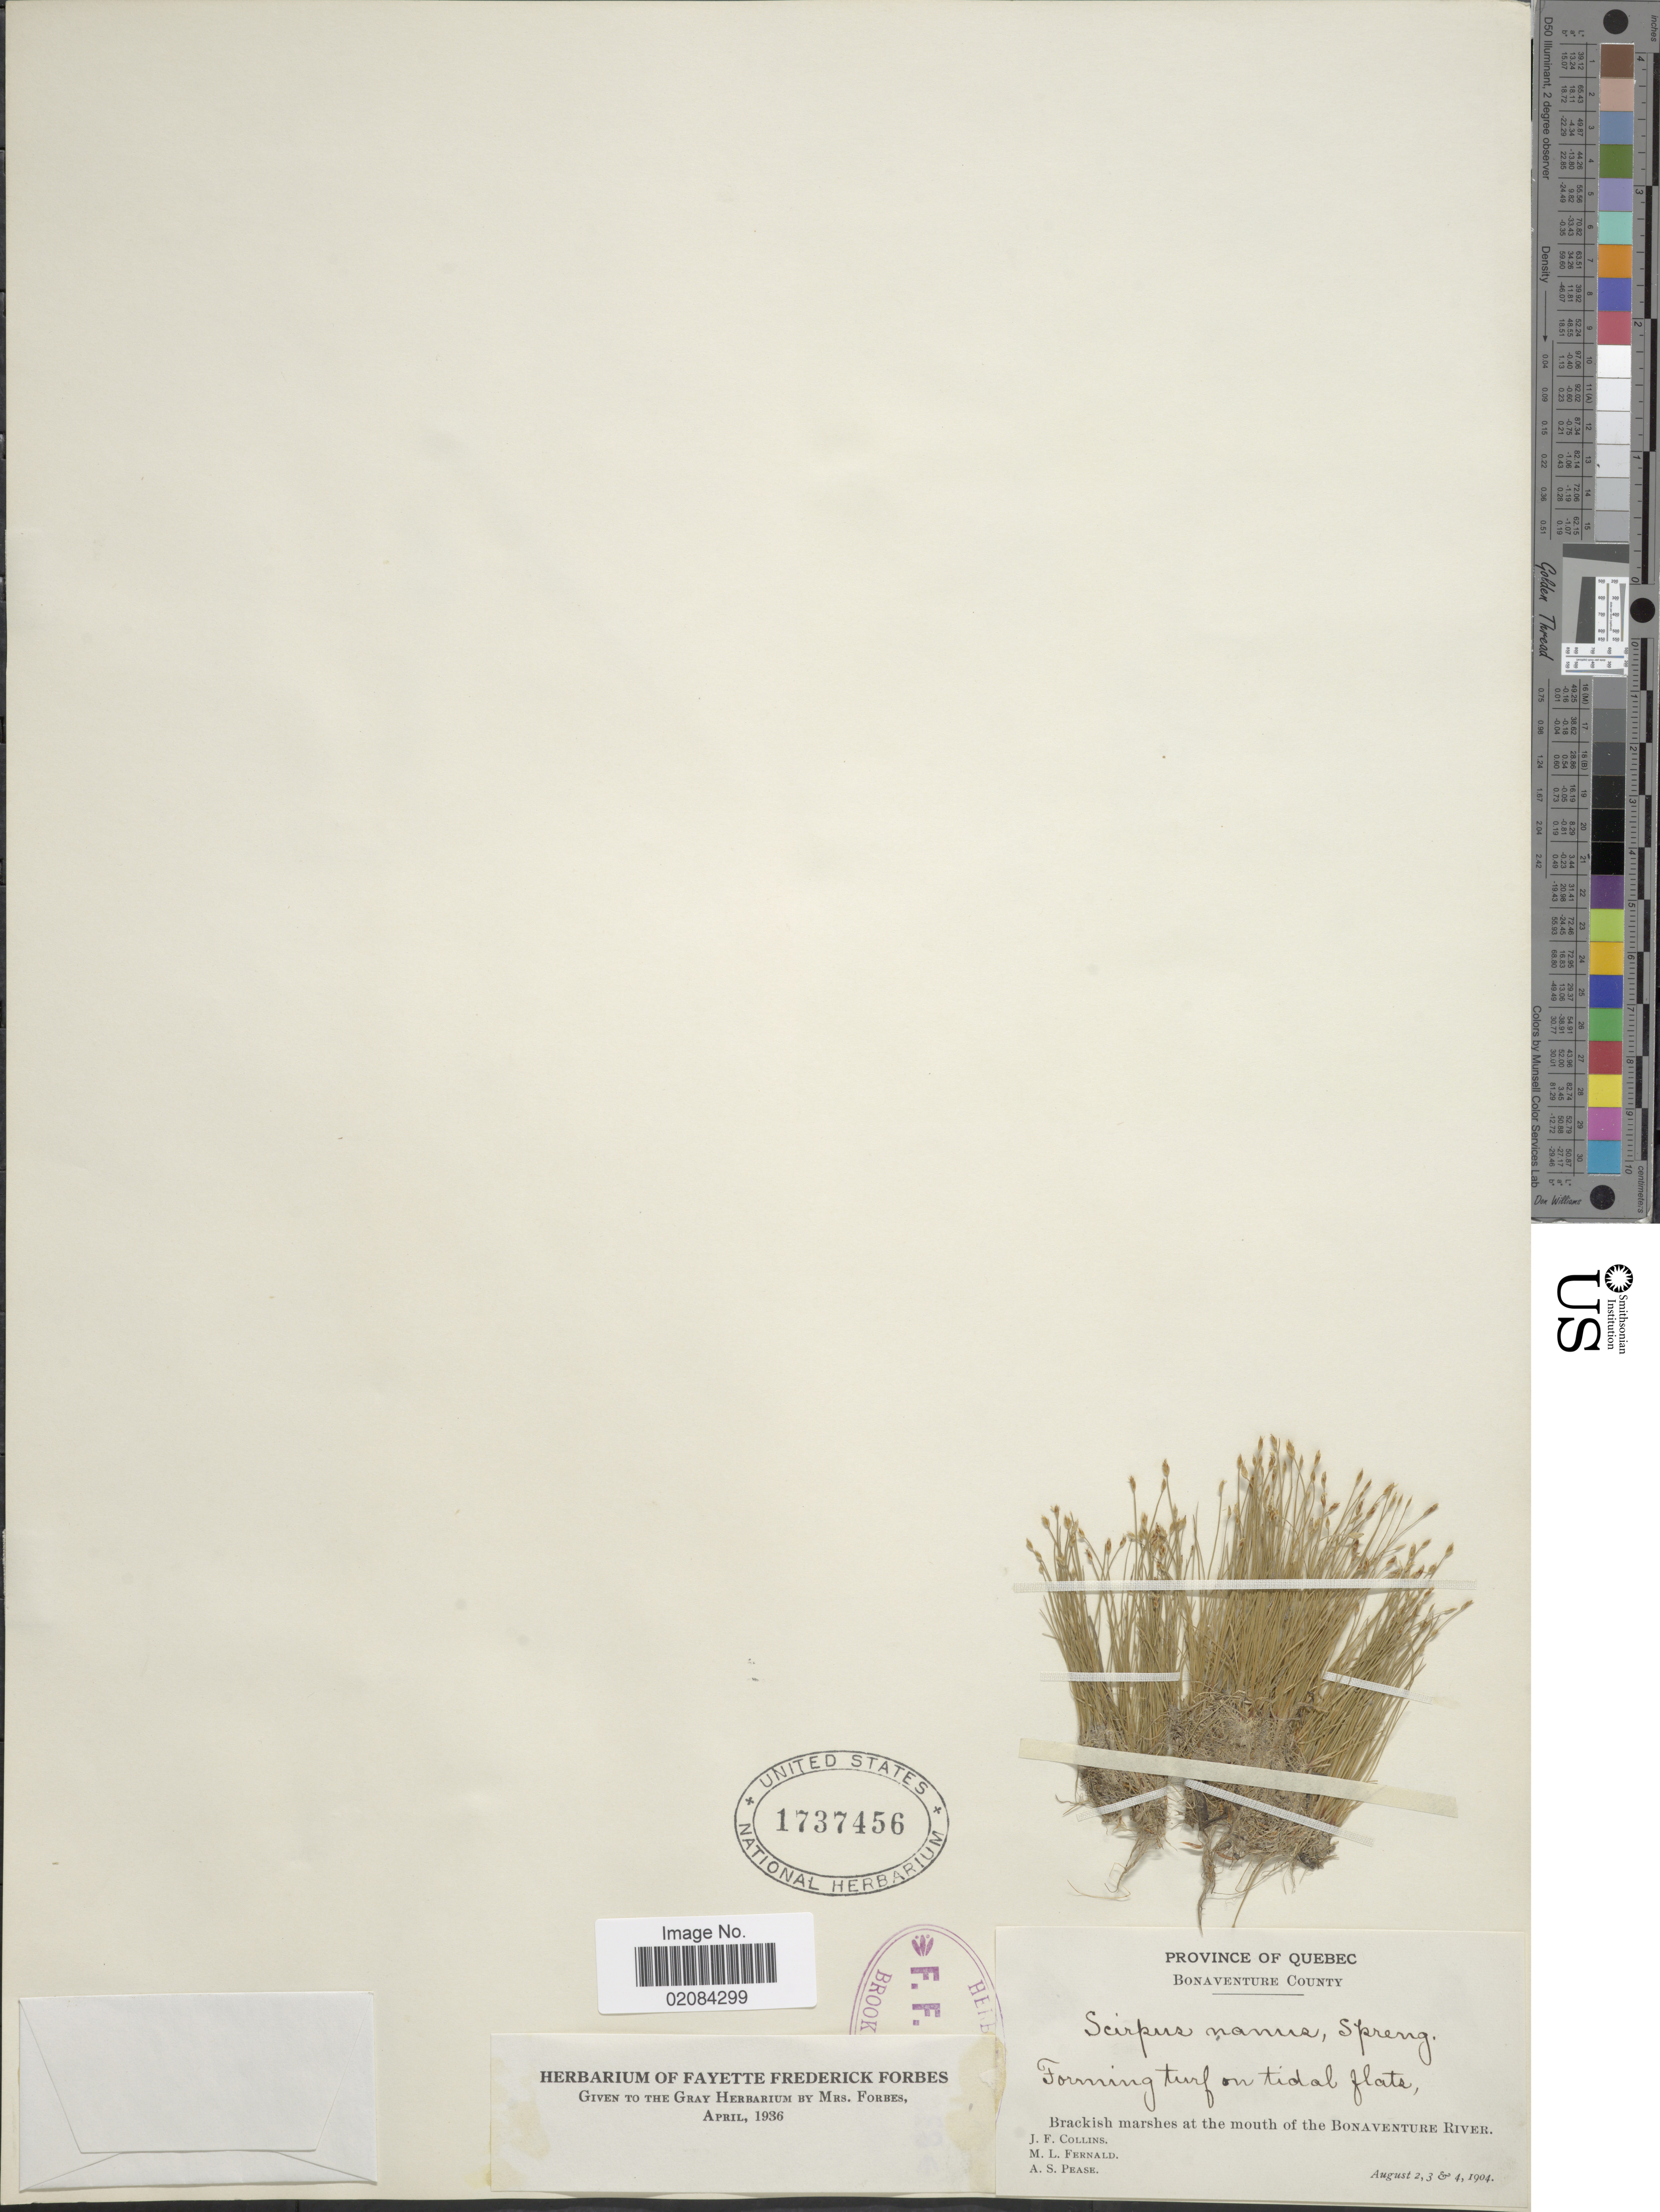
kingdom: Plantae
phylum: Tracheophyta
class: Liliopsida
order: Poales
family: Cyperaceae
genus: Eleocharis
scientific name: Eleocharis parvula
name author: (Roem. & Schult.) Link ex Williams et al.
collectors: J. Collins, M. L. Fernald & A. S. Pease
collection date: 1904-08-02/1904-08-04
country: Canada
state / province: Quebec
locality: Province of Quebec. Bonaventure County. Brakish marses at the mouth of the Bonaventure River.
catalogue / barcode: US 1737456